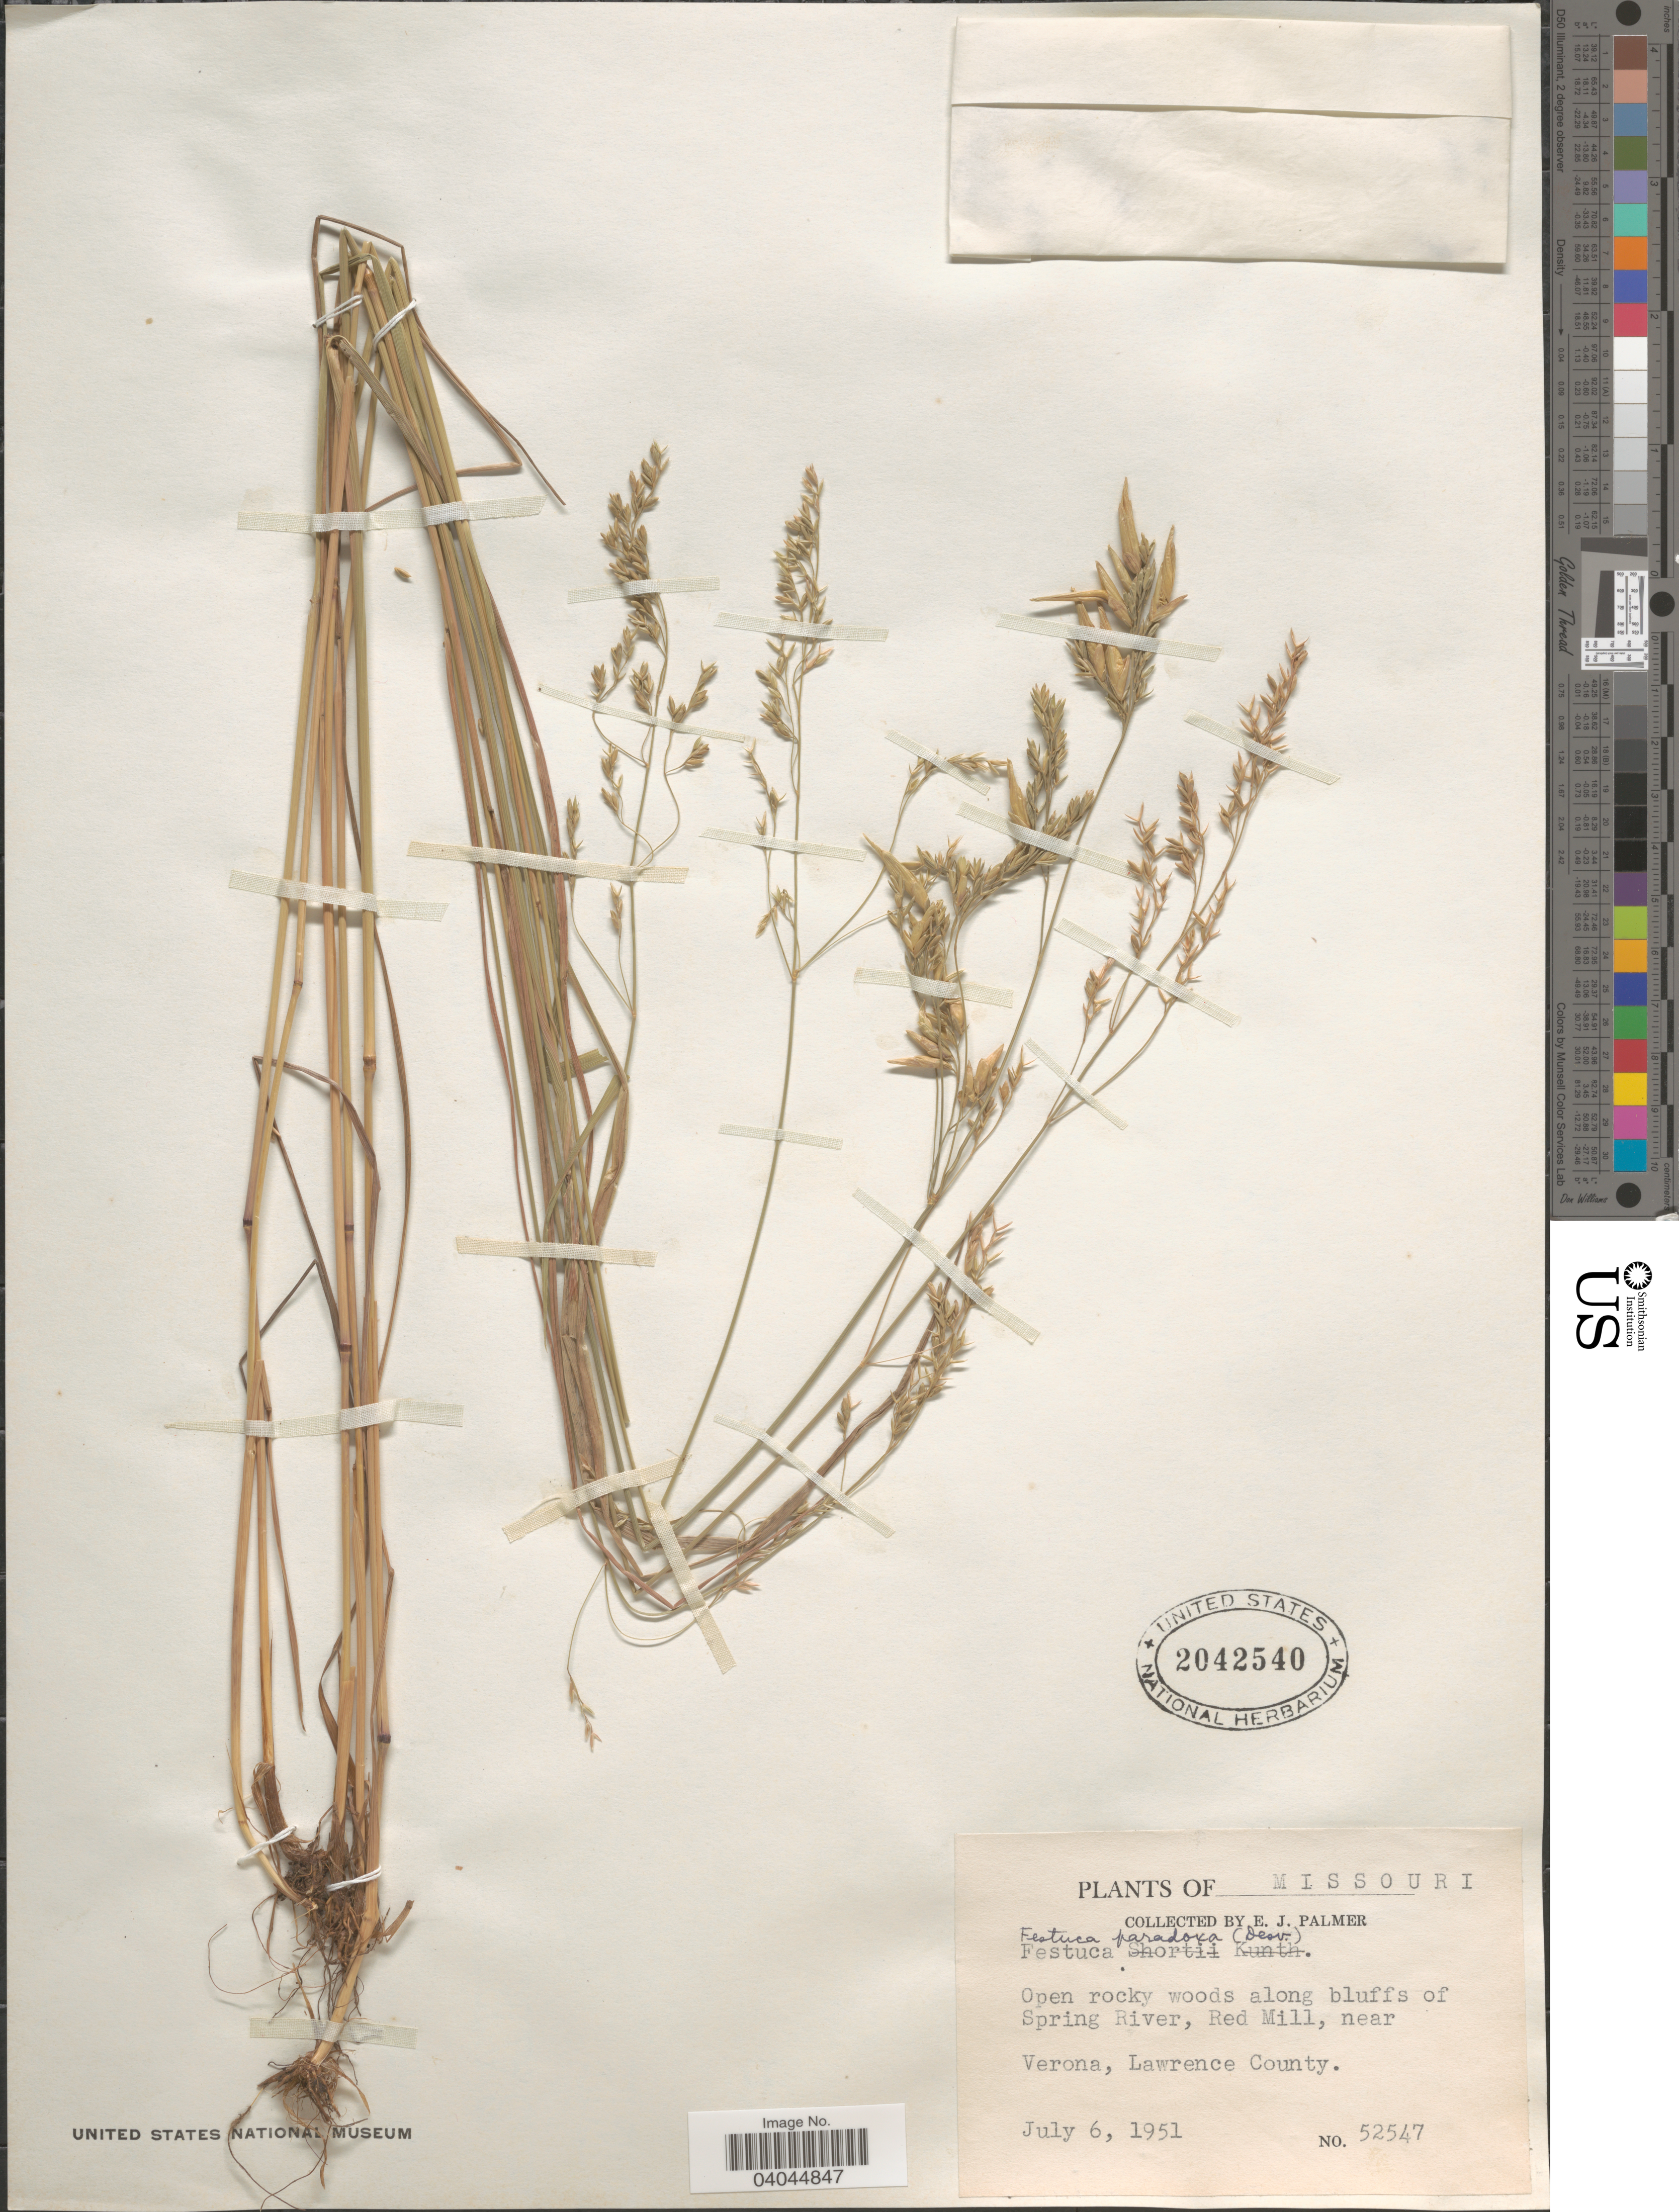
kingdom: Plantae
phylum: Tracheophyta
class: Liliopsida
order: Poales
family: Poaceae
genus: Festuca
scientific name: Festuca paradoxa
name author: Desv.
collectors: E. J. Palmer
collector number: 52547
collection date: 1951-07-06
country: United States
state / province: Missouri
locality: Open rocky woods along bluffs of Spring River, Red Mill, near Verona, Lawrence County.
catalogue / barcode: US 2042540